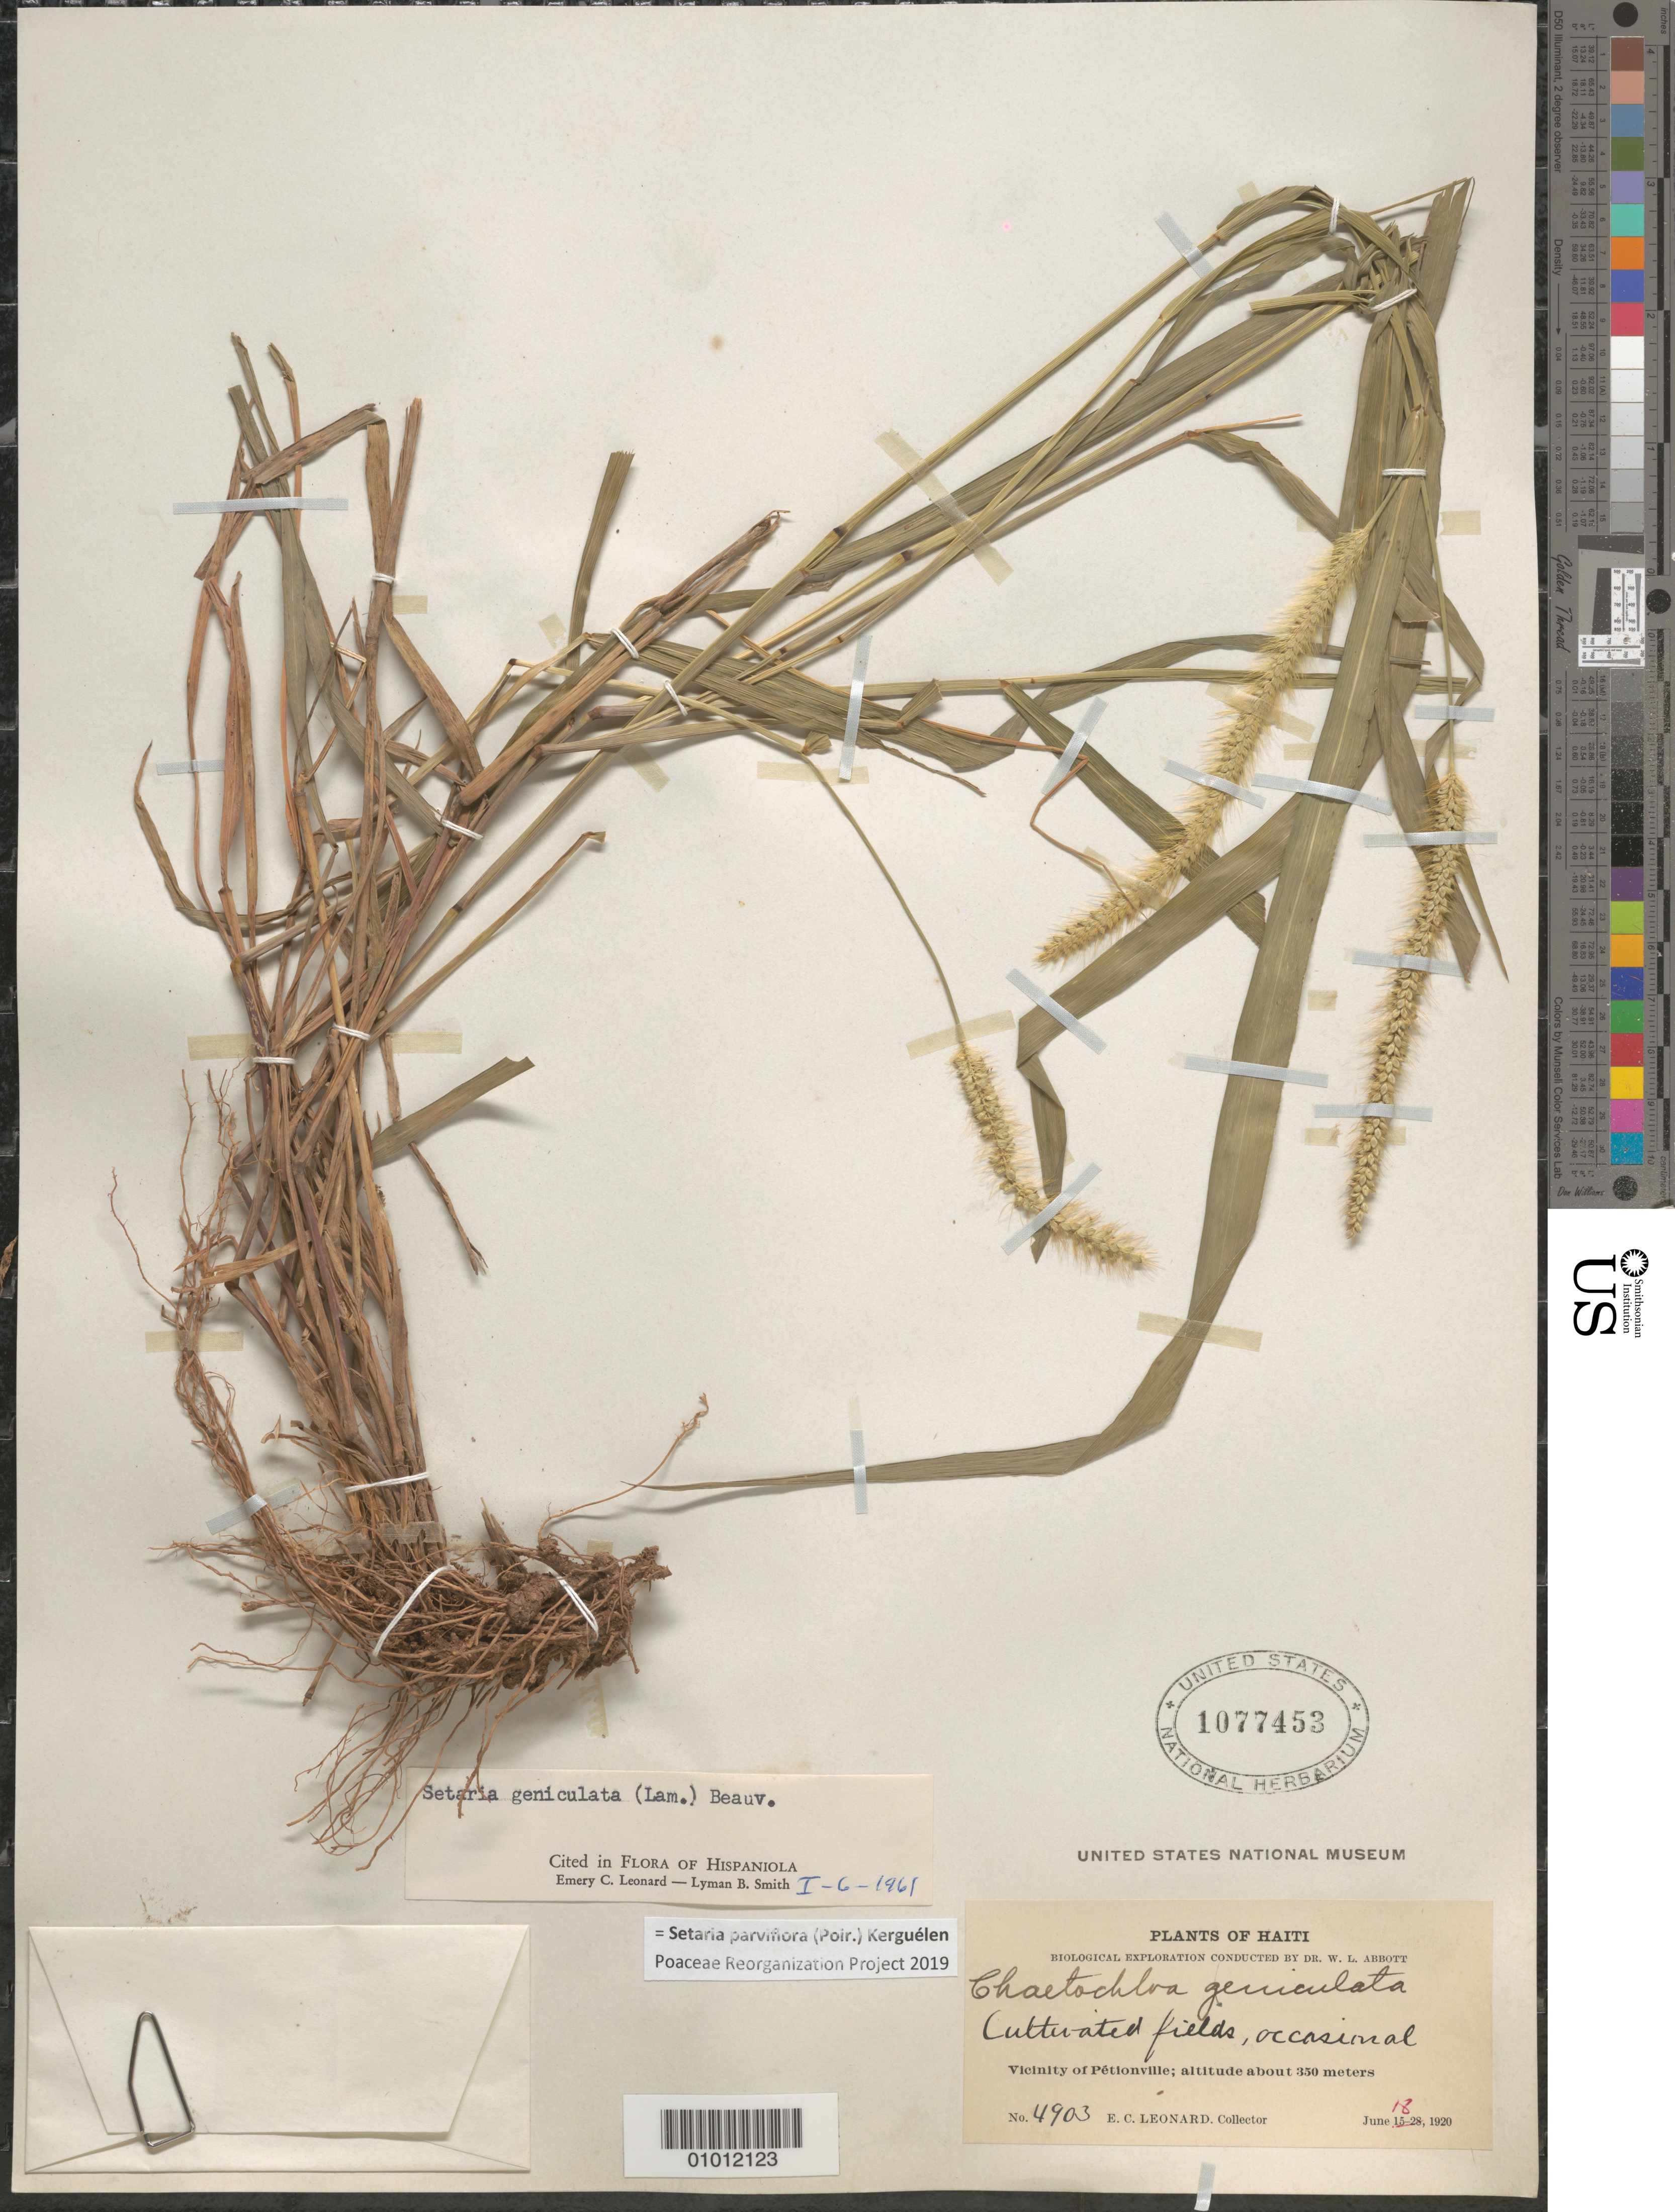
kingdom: Plantae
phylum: Tracheophyta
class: Liliopsida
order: Poales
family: Poaceae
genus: Setaria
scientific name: Setaria parviflora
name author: (Poir.) Kerguélen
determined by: Poaceae Reorganization Project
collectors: E. C. Leonard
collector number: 4903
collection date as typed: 18 Jun 1920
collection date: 1920-06-18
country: Haiti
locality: Vicinity of Petionville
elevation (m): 350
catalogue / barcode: US 1077453